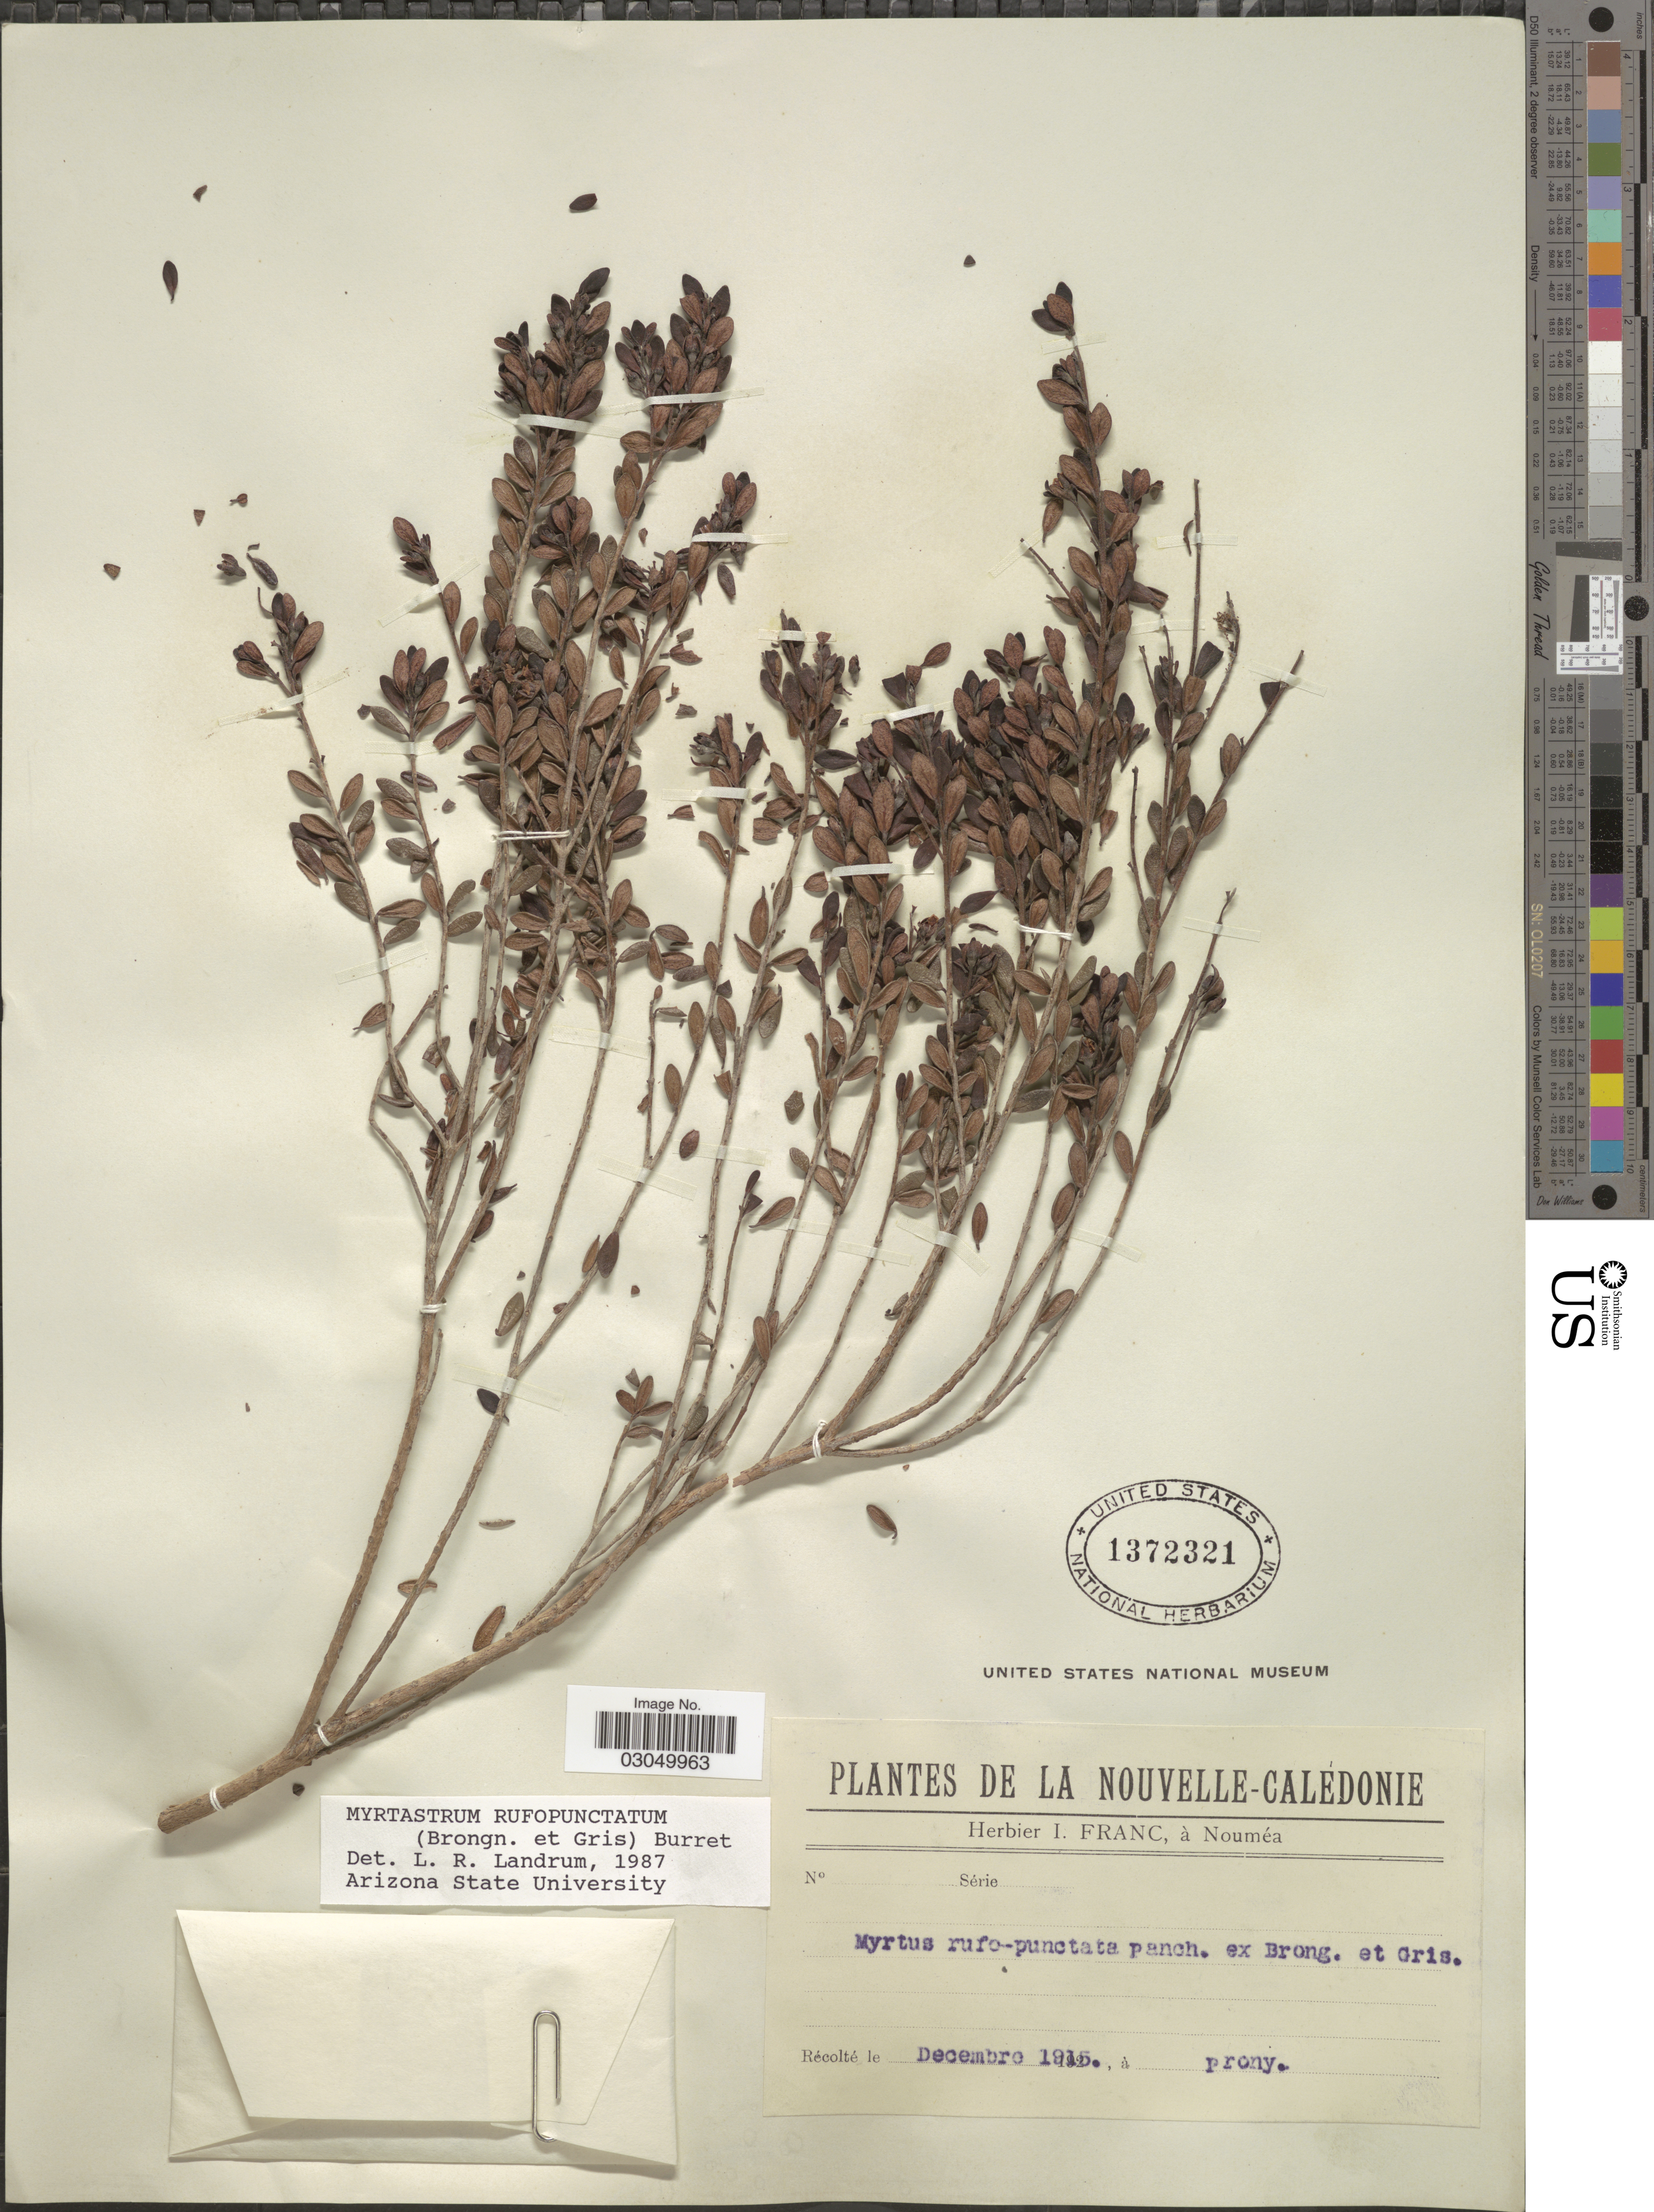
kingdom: Plantae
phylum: Tracheophyta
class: Magnoliopsida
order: Myrtales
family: Myrtaceae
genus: Myrtastrum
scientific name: Myrtastrum rufopunctatum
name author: (Pancher ex Brongn. & Gris) Burret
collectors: ex herb. I. Franc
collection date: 1915-12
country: New Caledonia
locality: Nouvelle-Calédonie. Prony.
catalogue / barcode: US 1372321